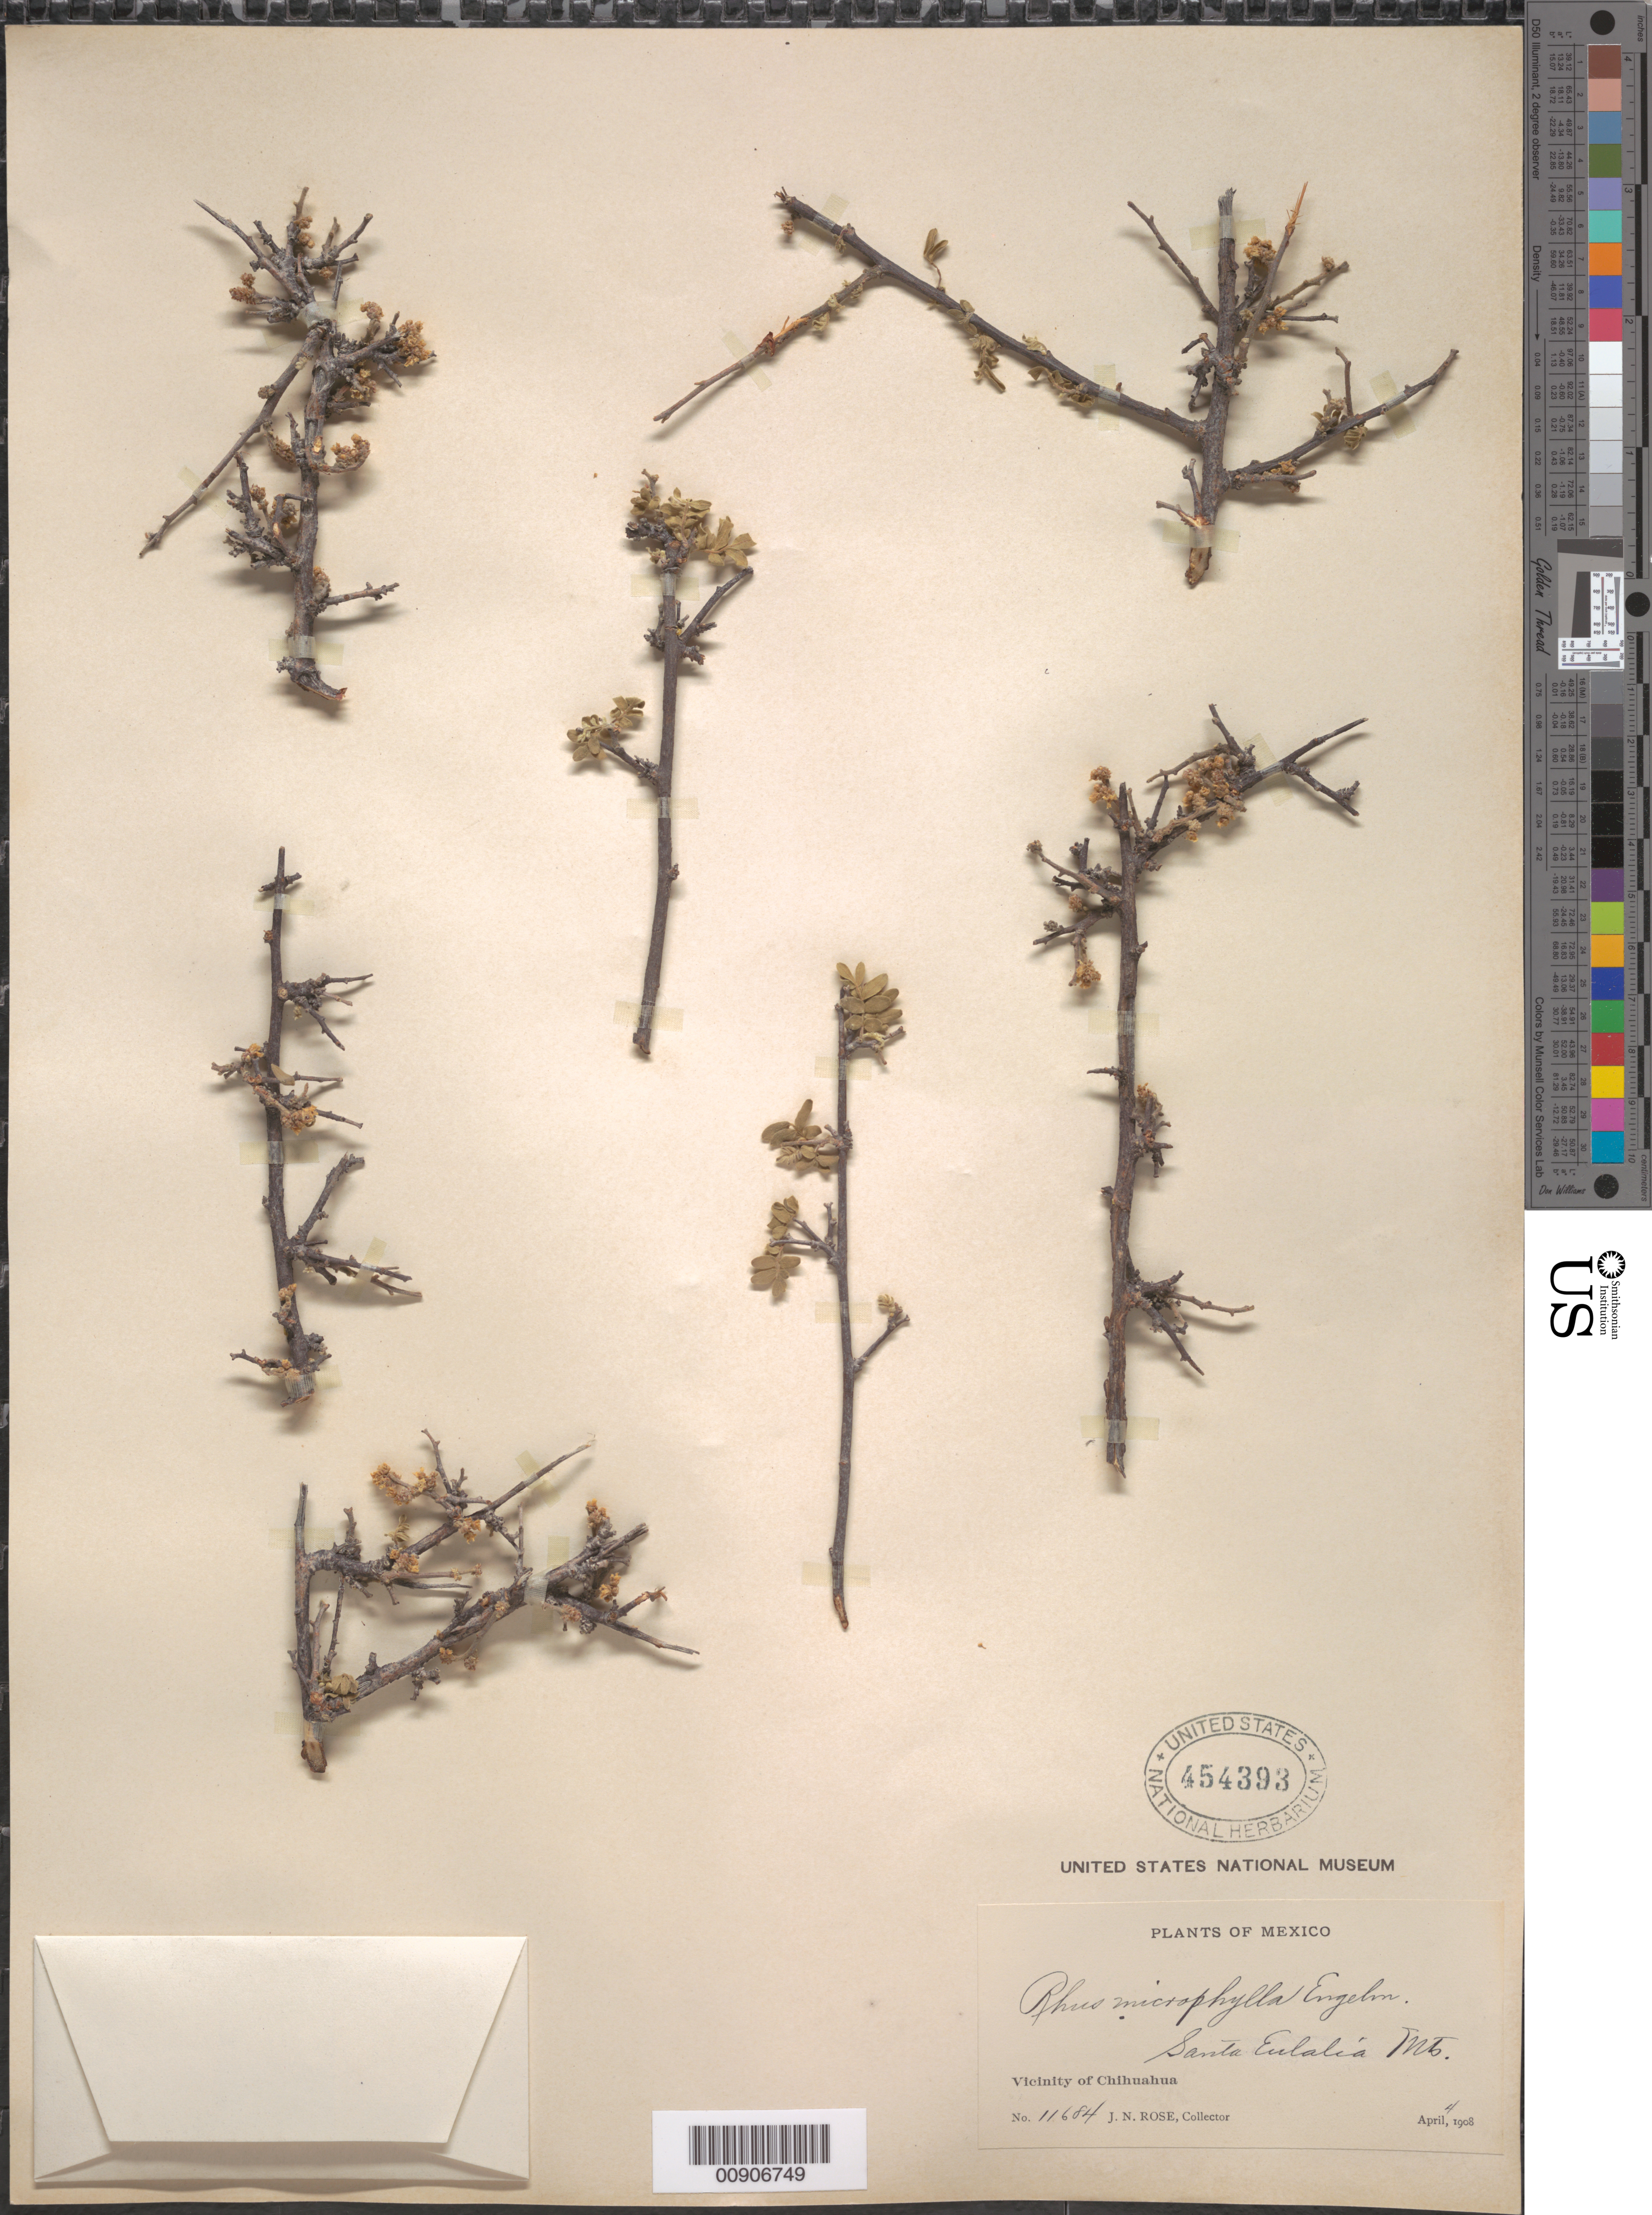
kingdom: Plantae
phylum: Tracheophyta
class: Magnoliopsida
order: Sapindales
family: Anacardiaceae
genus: Rhus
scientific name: Rhus microphylla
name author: Engelm.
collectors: J. N. Rose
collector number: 11684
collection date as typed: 04 Apr 1908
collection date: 1908-04-04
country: Mexico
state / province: Chihuahua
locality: Santa Eulalia Mts. Vicinity of Chihuahua.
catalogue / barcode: US 454393